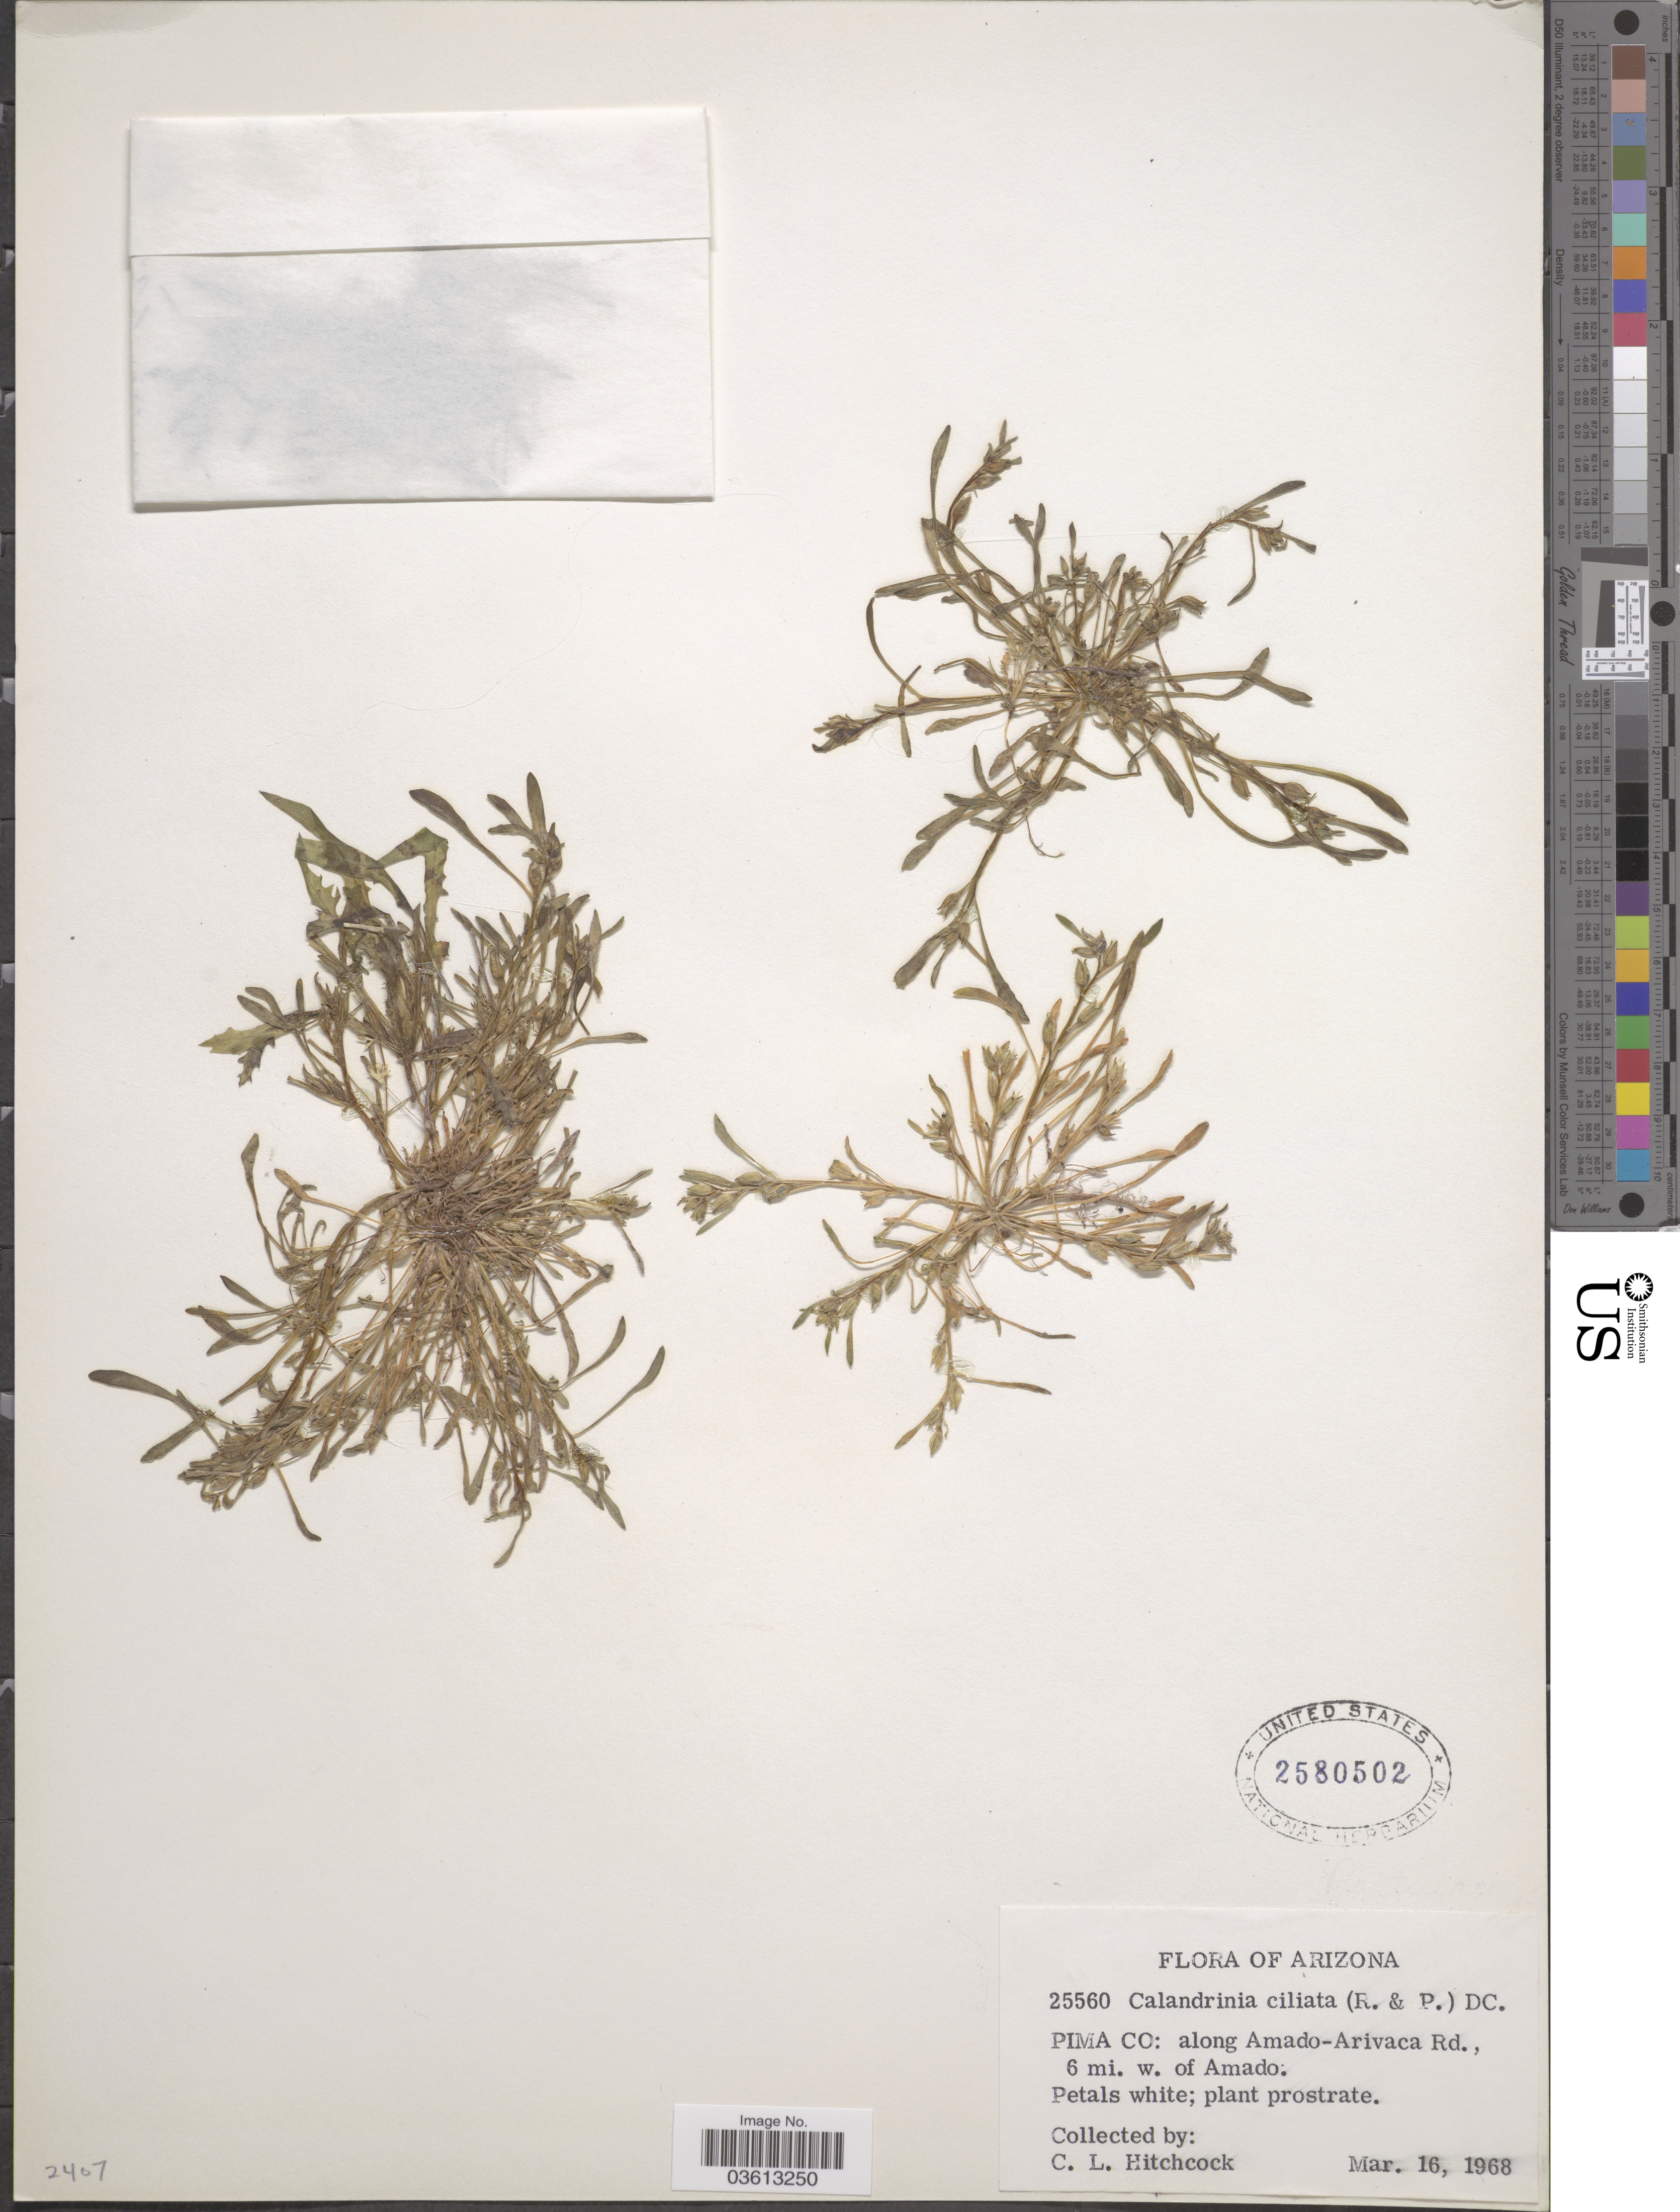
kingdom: Plantae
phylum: Tracheophyta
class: Magnoliopsida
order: Caryophyllales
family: Montiaceae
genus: Calandrinia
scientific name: Calandrinia ciliata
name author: (Ruiz & Pav.) DC.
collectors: C. L. Hitchcock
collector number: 25560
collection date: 1968-03-16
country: United States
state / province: Arizona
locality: Pima Co: along Amado-Arivaca Rd., 6 mi. w. of Amado.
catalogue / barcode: US 2580502